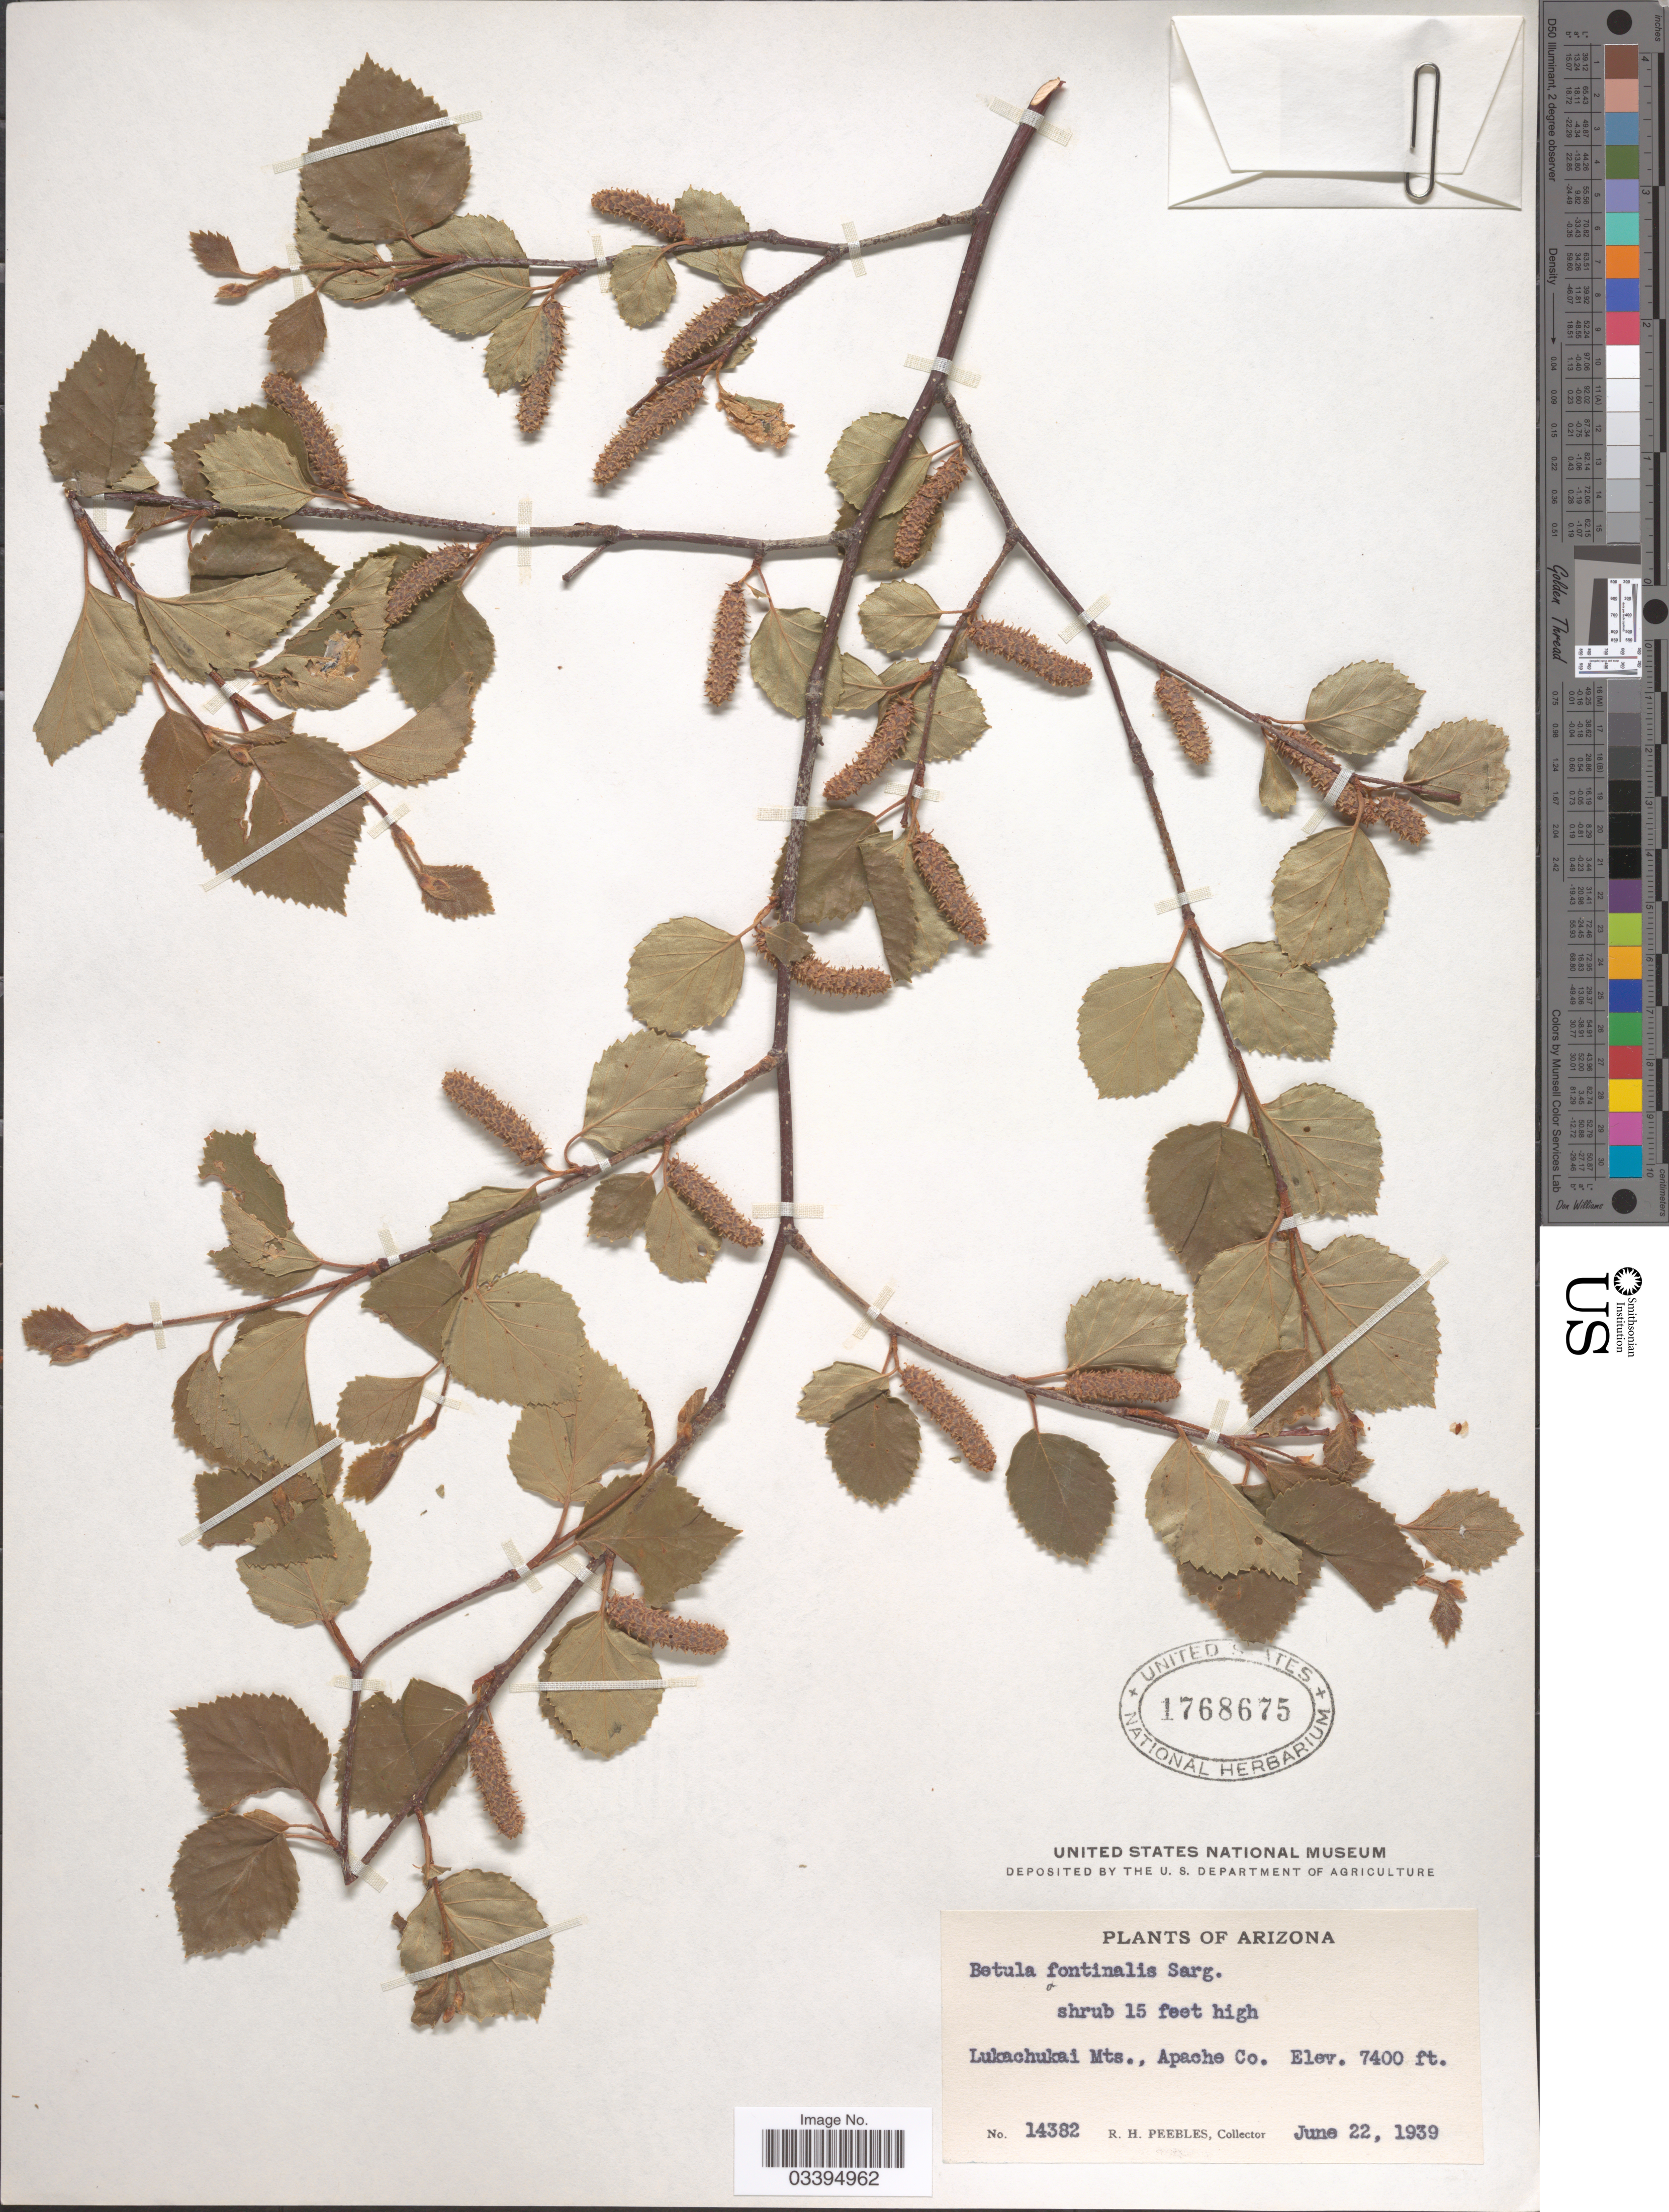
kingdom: Plantae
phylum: Tracheophyta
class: Magnoliopsida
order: Fagales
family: Betulaceae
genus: Betula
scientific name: Betula fontinalis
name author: Sarg.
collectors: R. H. Peebles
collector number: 14382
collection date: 1939-06-22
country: United States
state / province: Arizona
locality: Lukachukai Mts., Apache Co.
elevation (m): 2256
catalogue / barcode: US 1768675